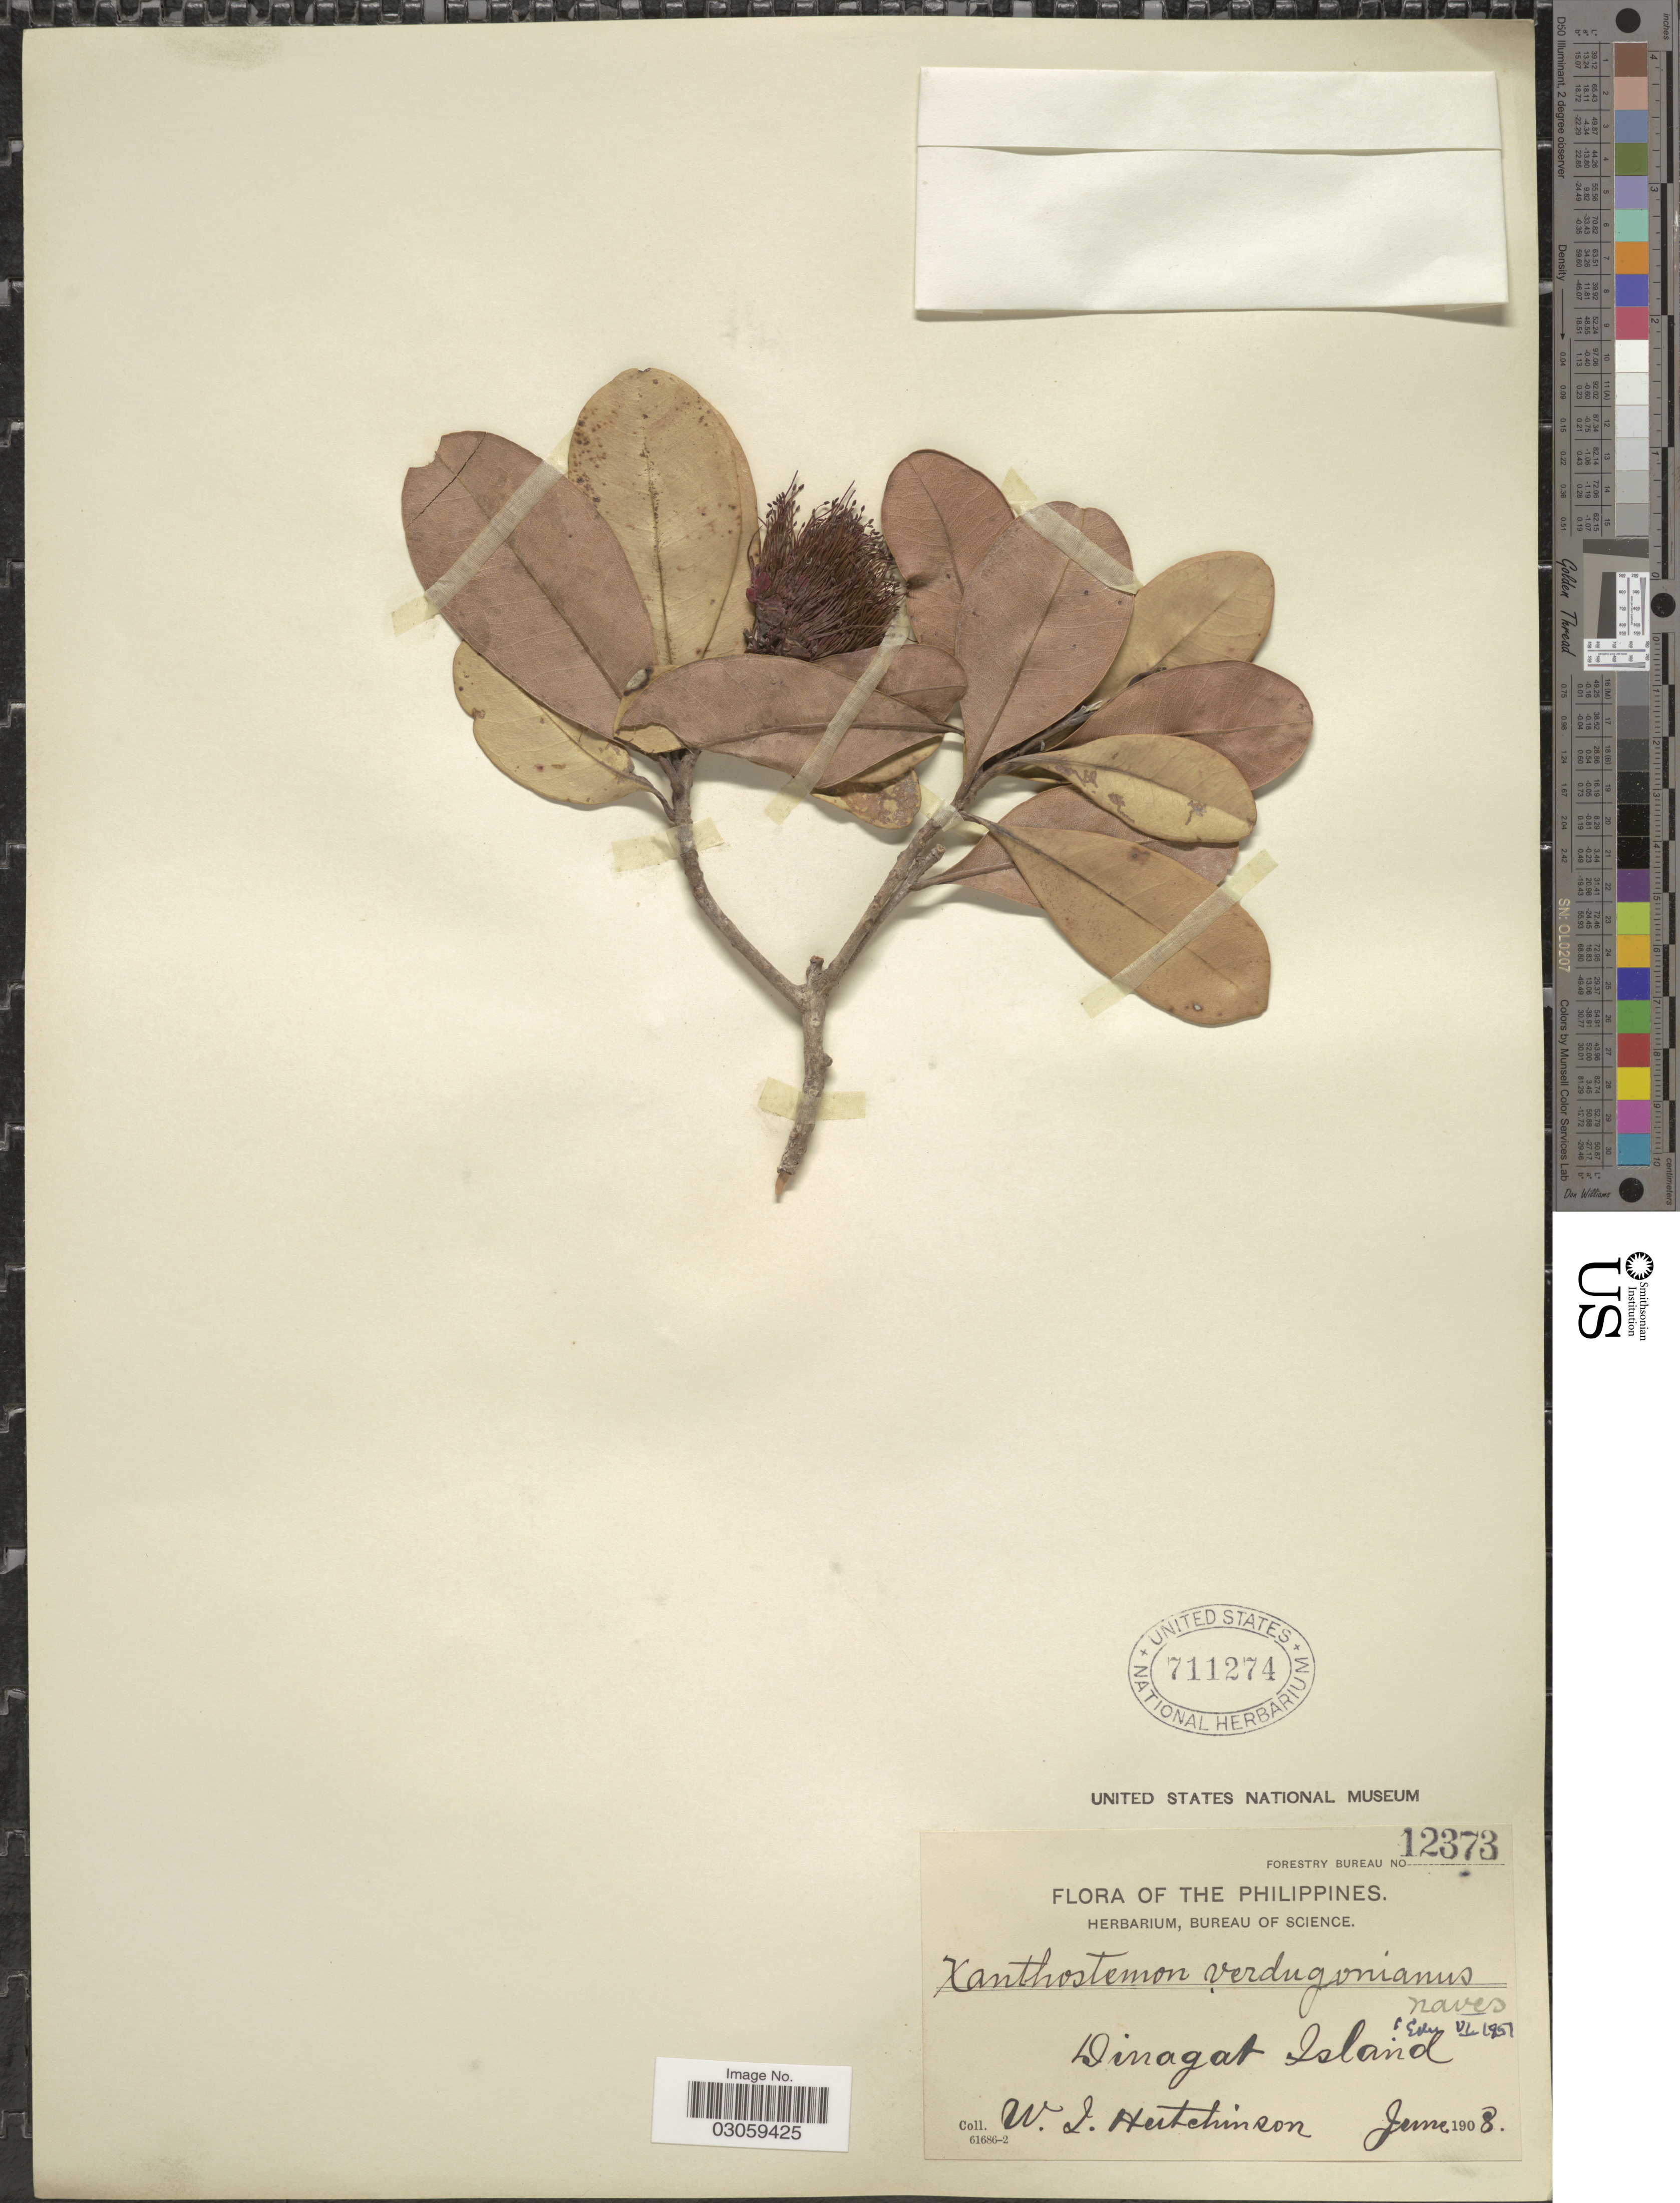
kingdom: Plantae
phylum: Tracheophyta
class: Magnoliopsida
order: Myrtales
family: Myrtaceae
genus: Xanthostemon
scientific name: Xanthostemon verdugonianus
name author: Náves ex Fern.-Vill.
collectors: W. I. Hutchinson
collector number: Forestry Bureau 12373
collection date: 1908-06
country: Philippines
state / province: Caraga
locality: Dinagat Island.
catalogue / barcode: US 711274